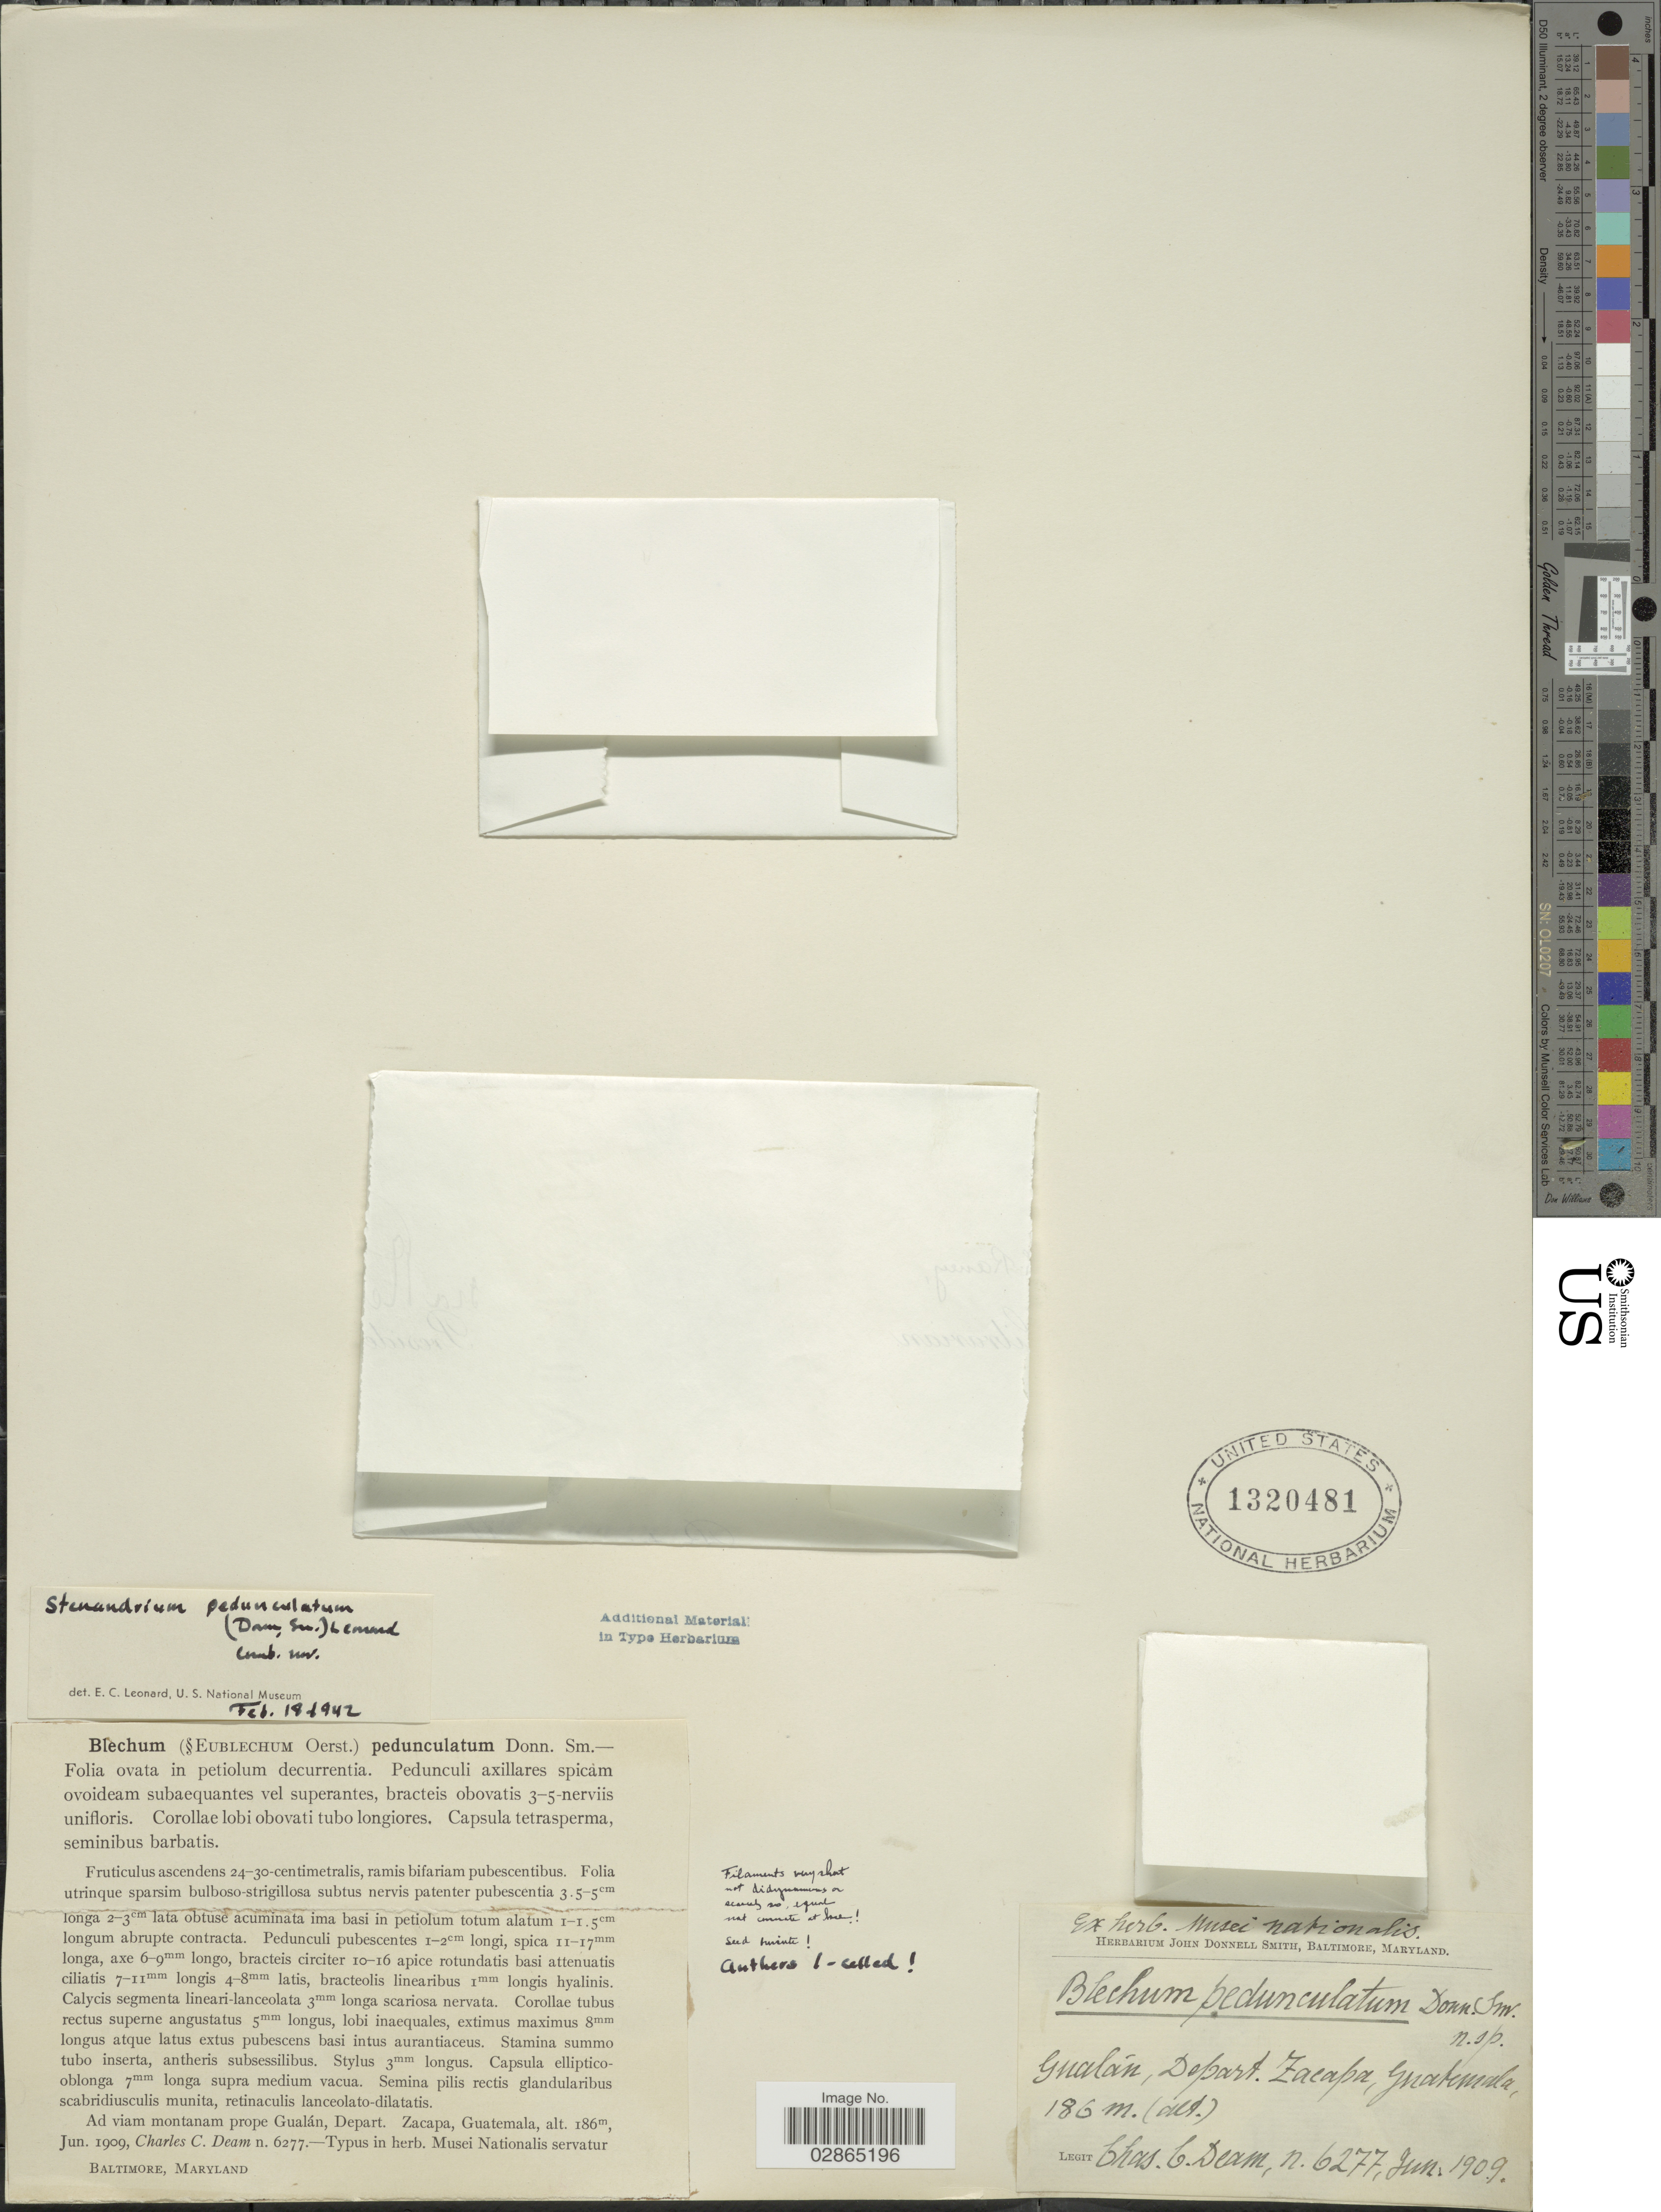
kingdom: Plantae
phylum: Tracheophyta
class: Magnoliopsida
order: Lamiales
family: Acanthaceae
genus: Stenandrium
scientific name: Stenandrium pedunculatum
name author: (Donn. Sm.) Leonard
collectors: C. C. Deam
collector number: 6277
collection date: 1909-06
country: Guatemala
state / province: Zacapa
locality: Ad viam montanam prope Gualán, Depart. Zacapa.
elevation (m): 186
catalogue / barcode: US 1320481